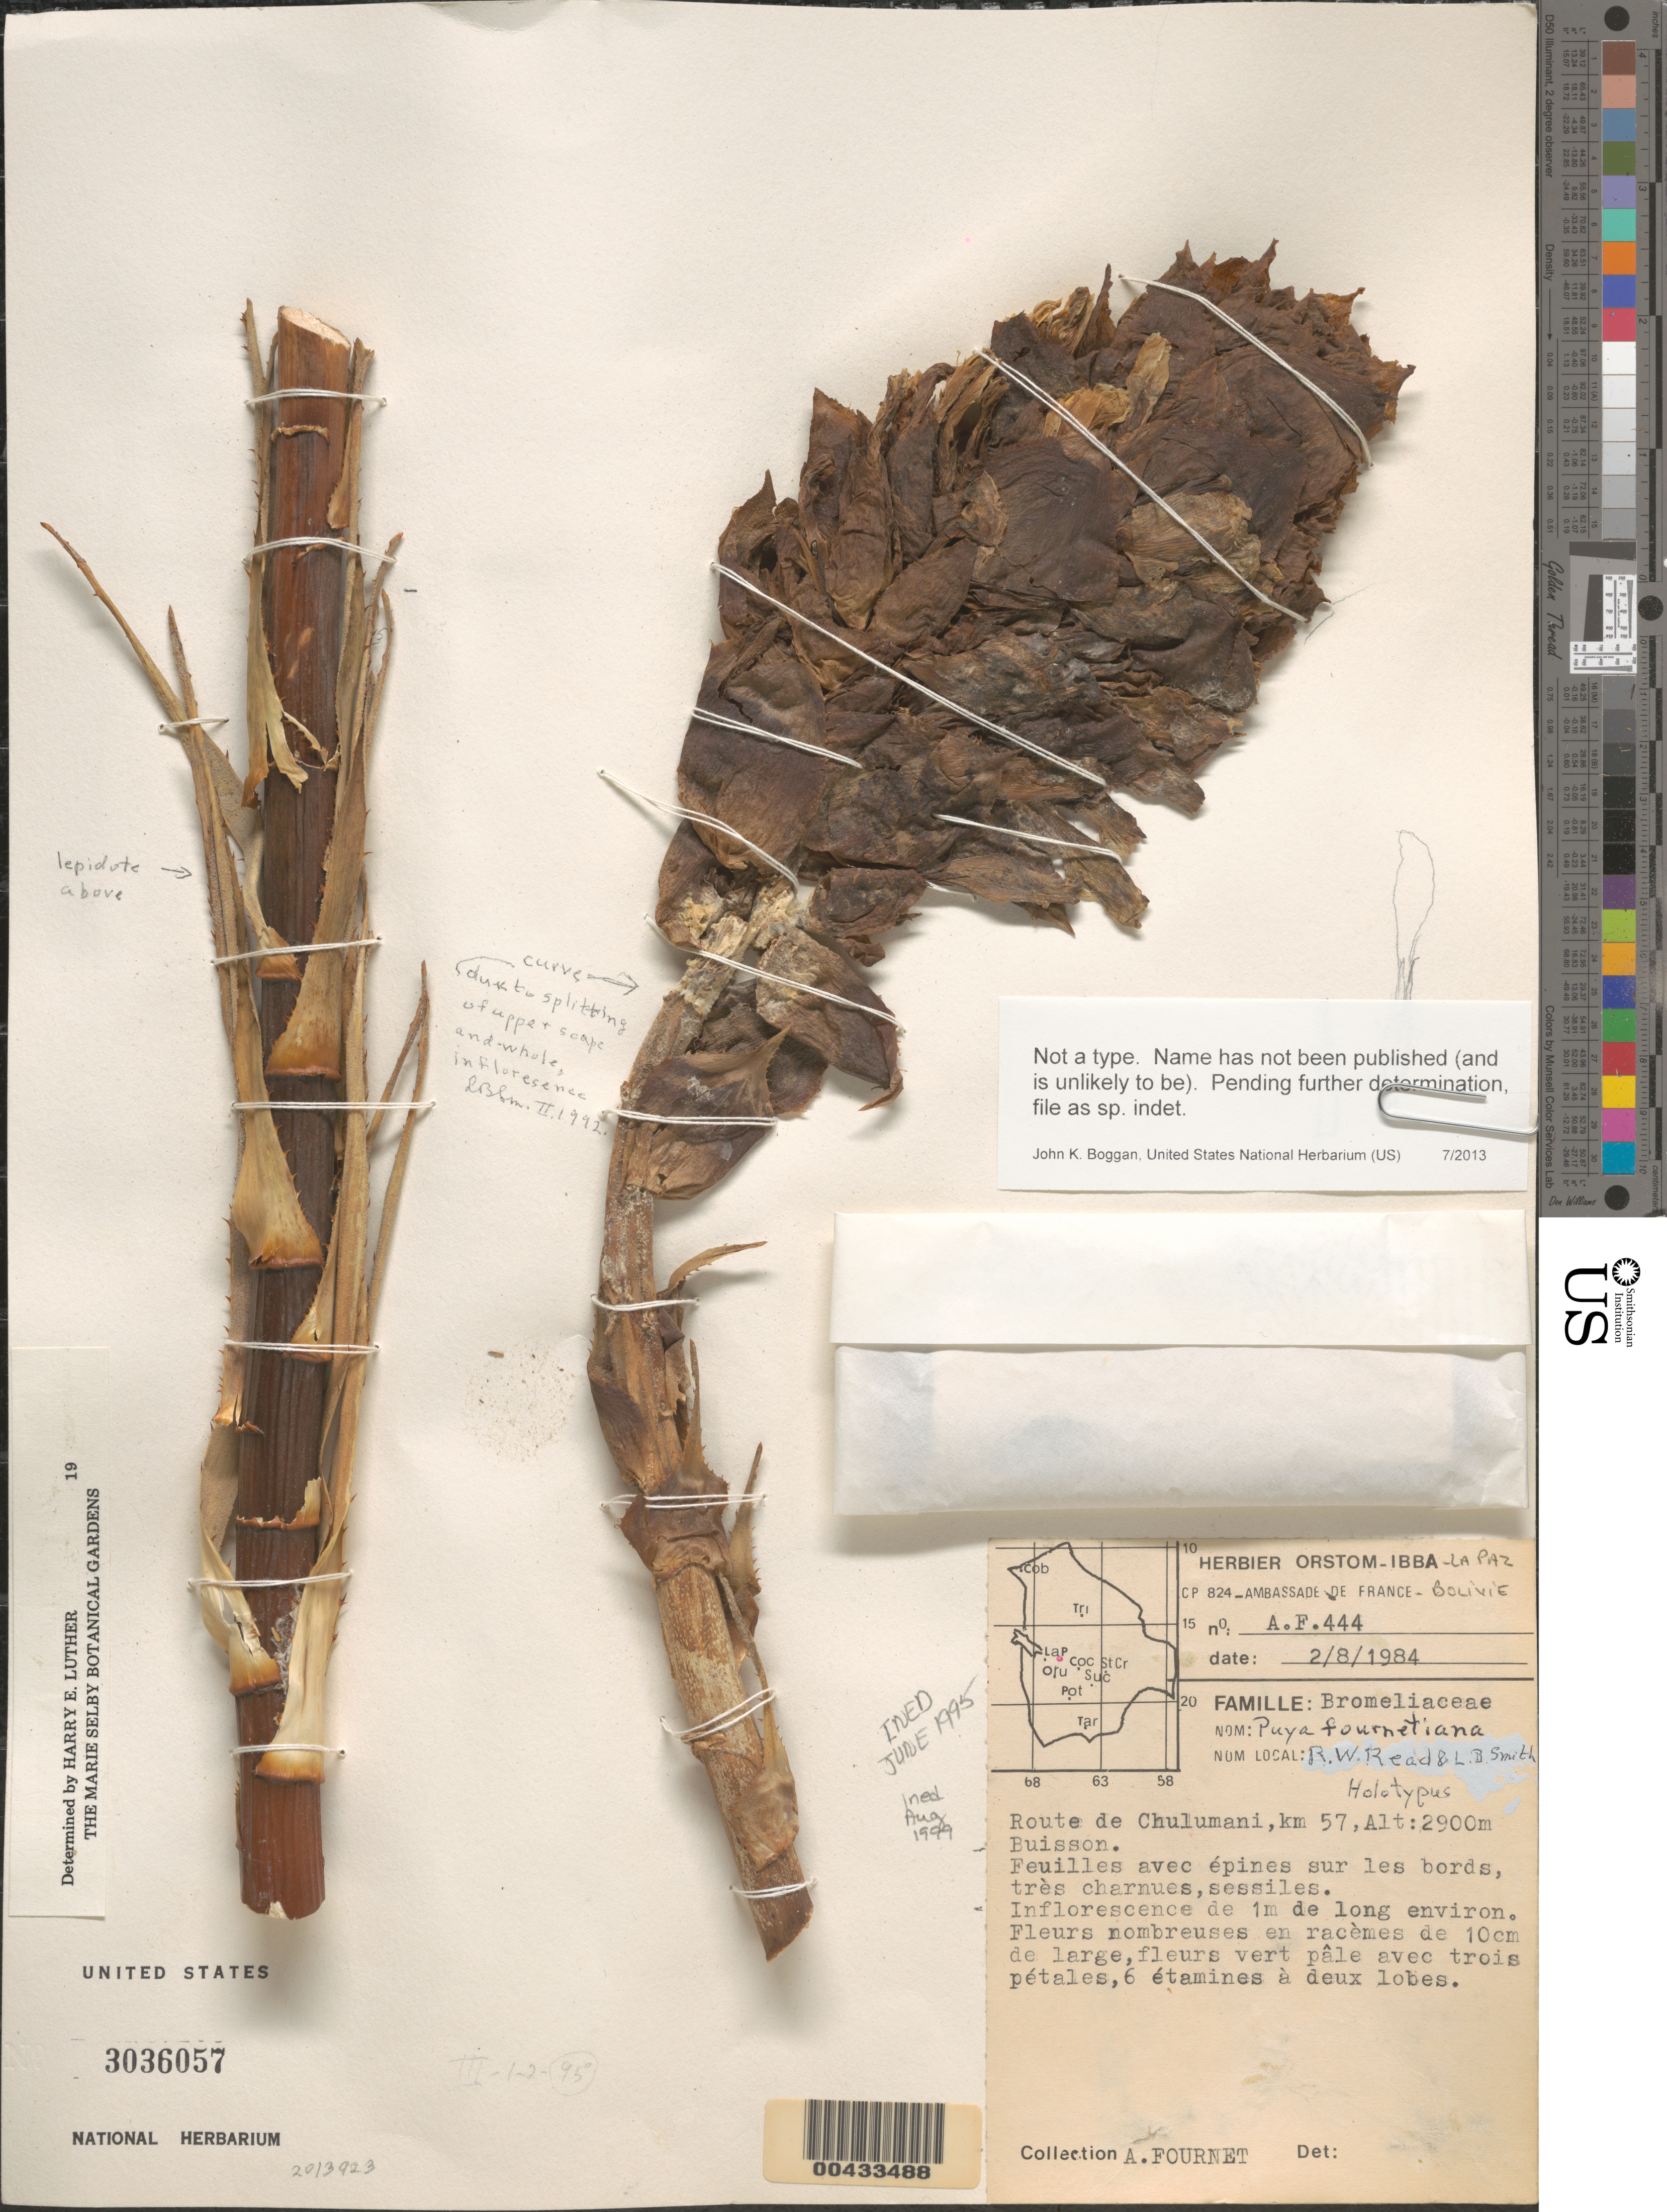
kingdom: Plantae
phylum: Tracheophyta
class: Liliopsida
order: Poales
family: Bromeliaceae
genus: Puya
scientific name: Puya sp.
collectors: A. Fournet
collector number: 444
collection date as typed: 02 Aug 1984 or 08 Feb 1984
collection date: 1984-02-08 or 1984-08-02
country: Bolivia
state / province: La Paz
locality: Route de Chulumani, km 57, Buisson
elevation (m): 2900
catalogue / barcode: US 3036057